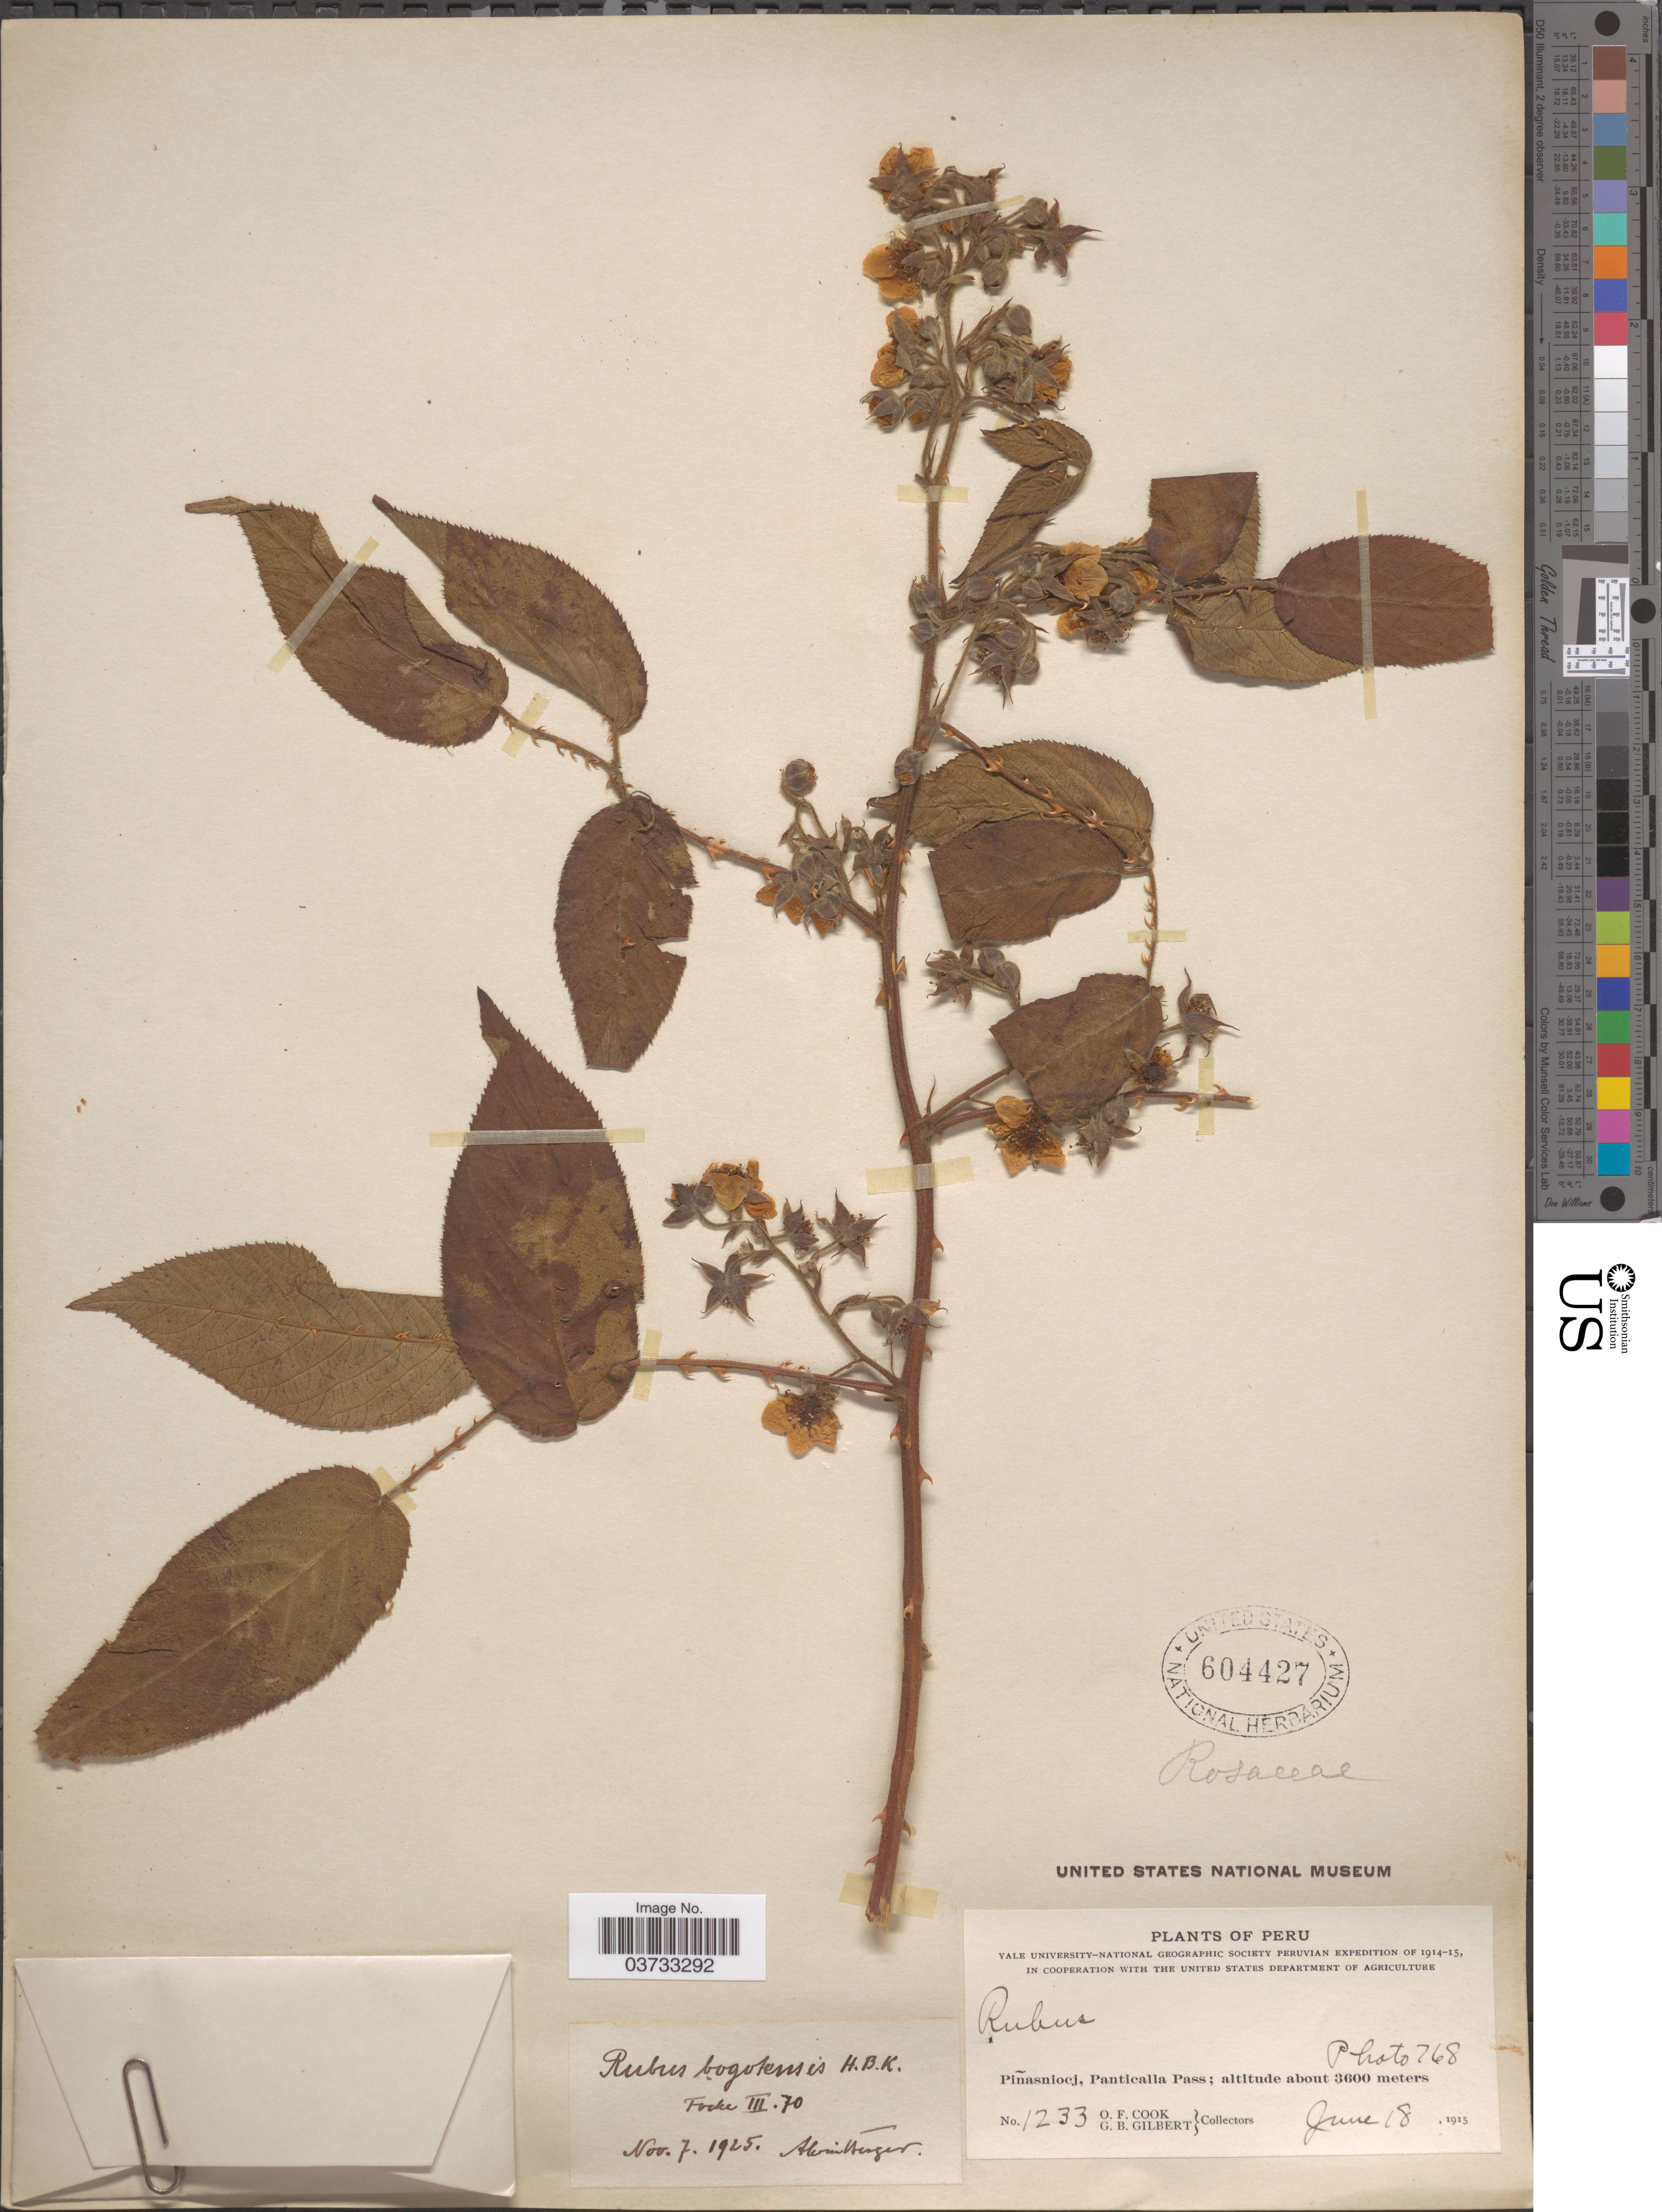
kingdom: Plantae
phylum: Tracheophyta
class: Magnoliopsida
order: Rosales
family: Rosaceae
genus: Rubus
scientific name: Rubus bogotensis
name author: Kunth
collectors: O. F. Cook & G. B. Gilbert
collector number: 1233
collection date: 1915-06-18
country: Peru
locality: Piñasniocj, Panticalla Pass.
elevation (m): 3600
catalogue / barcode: US 604427